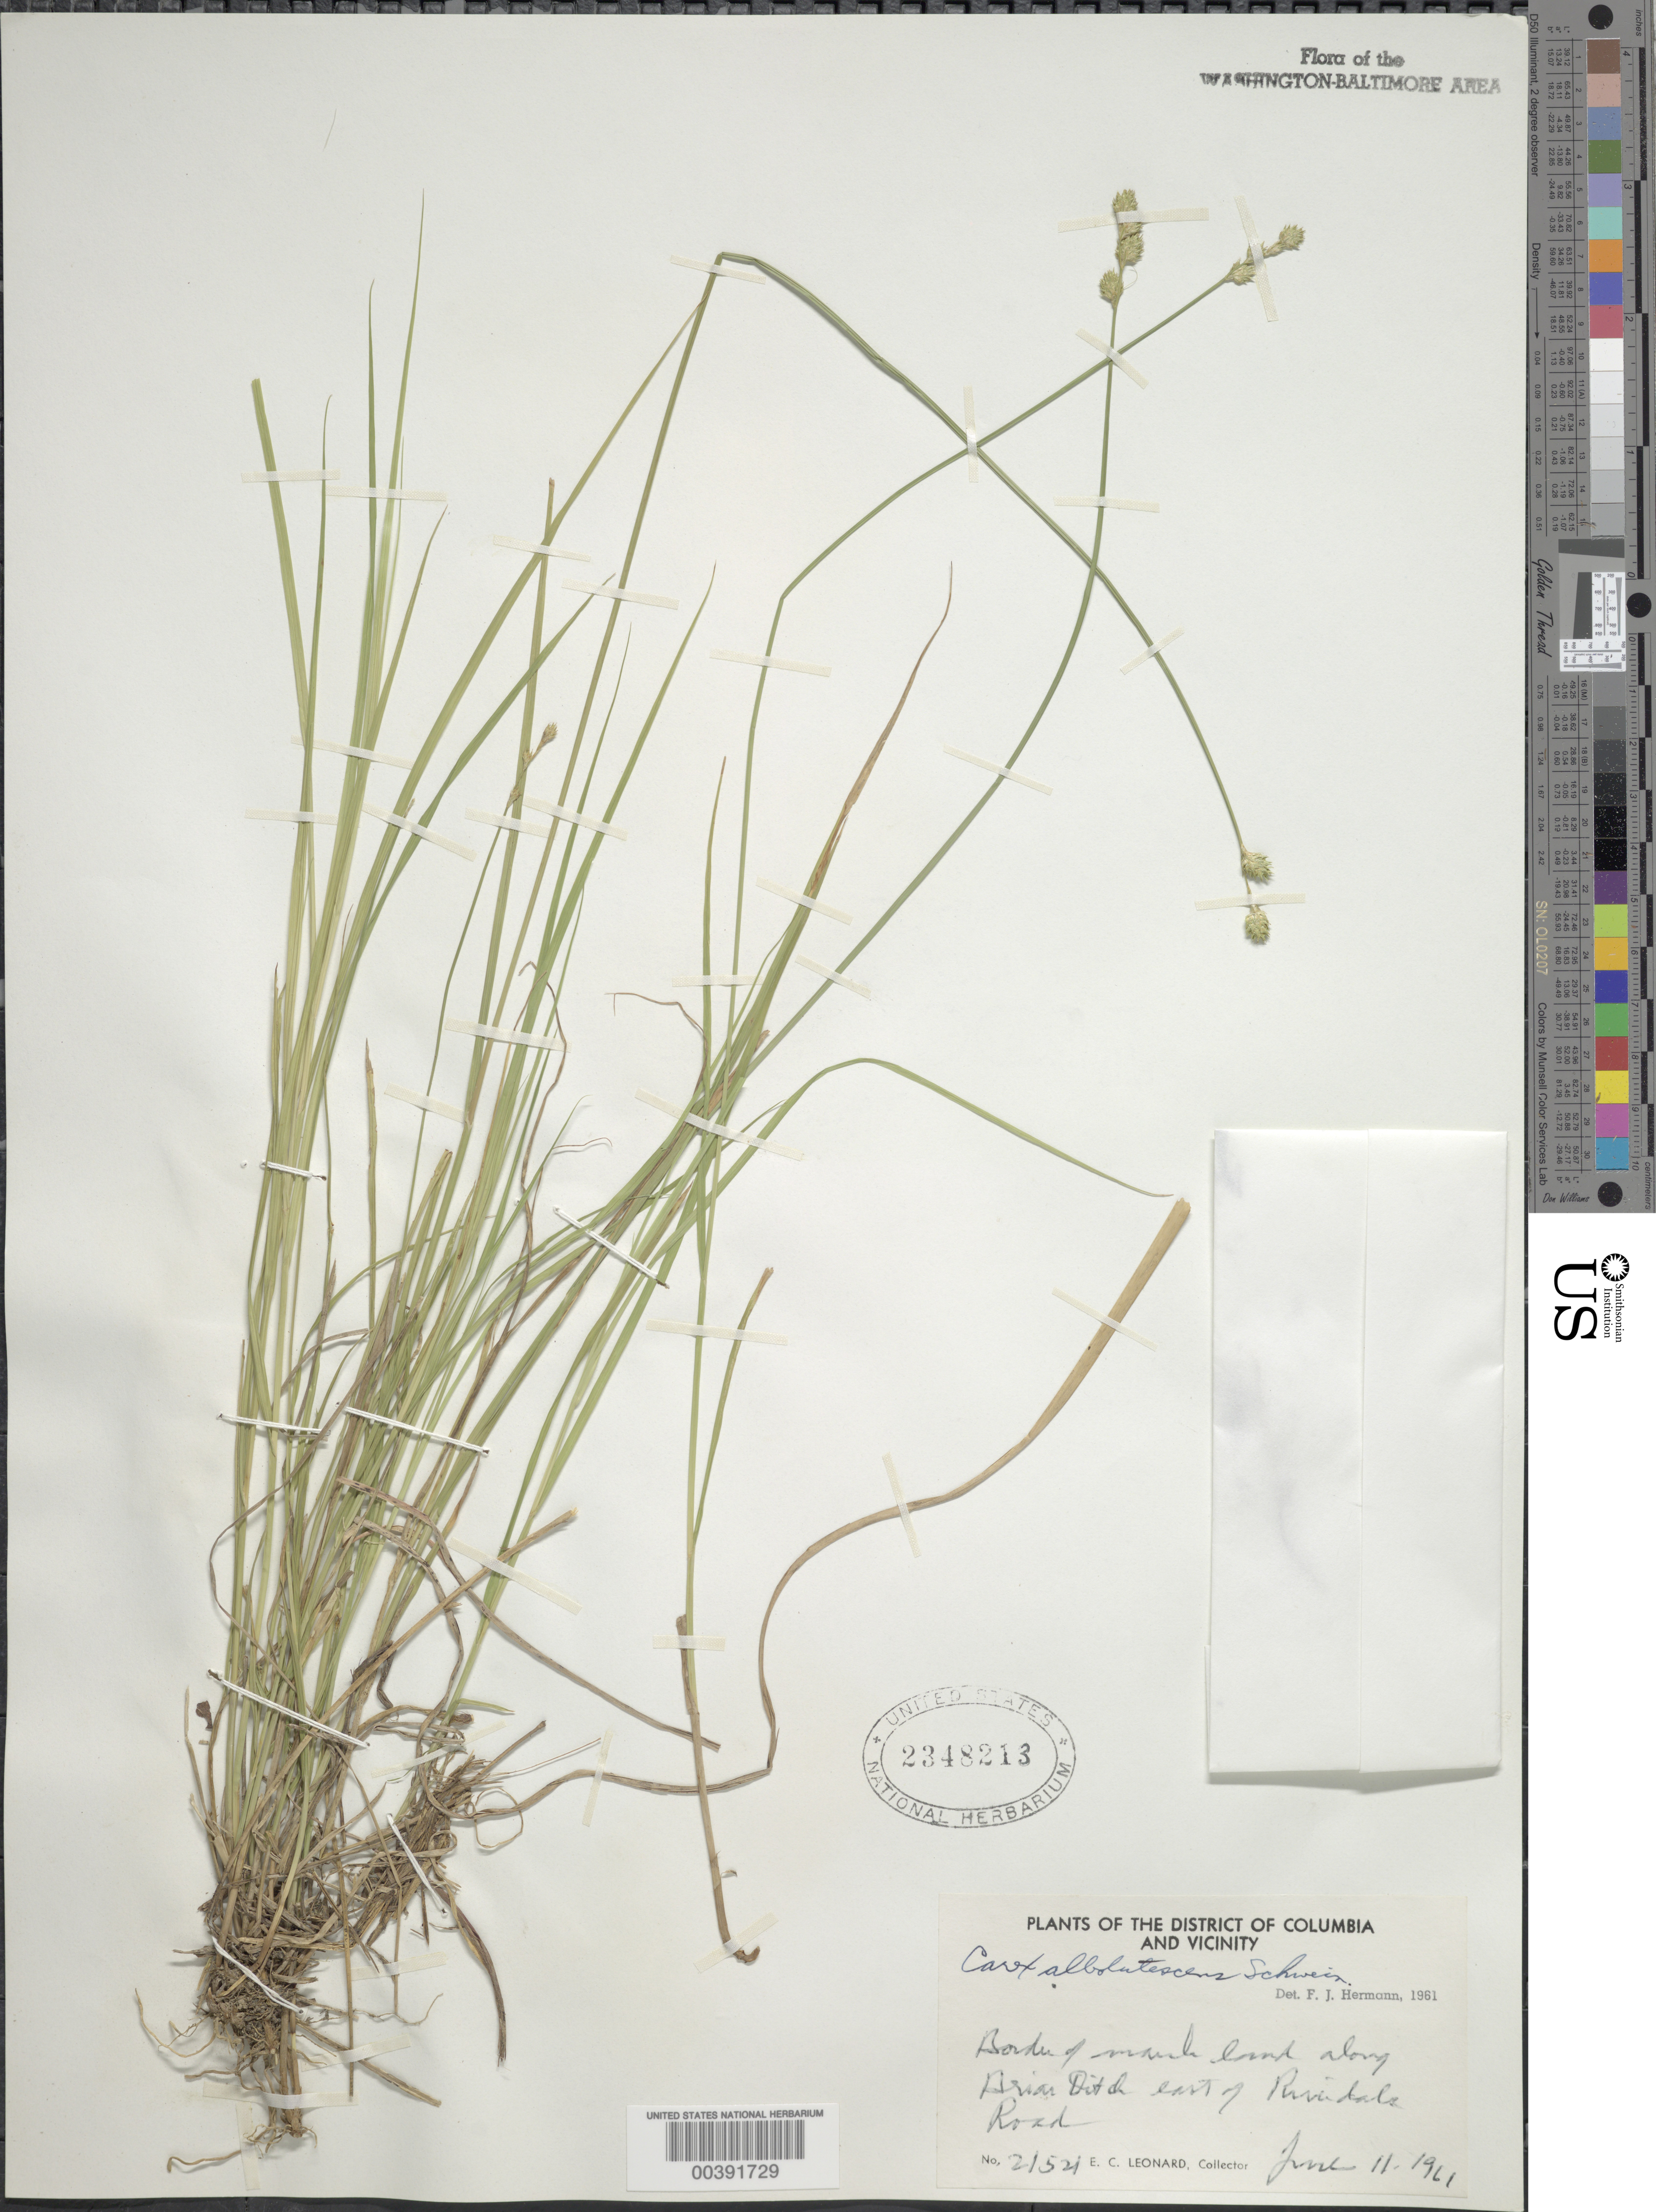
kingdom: Plantae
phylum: Tracheophyta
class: Liliopsida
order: Poales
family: Cyperaceae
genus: Carex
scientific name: Carex albolutescens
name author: Schwein.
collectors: E. C. Leonard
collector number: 21521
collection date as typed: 11 Jun 1961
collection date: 1961-06-11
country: United States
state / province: Maryland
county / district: Prince George's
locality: Briar Ditch, east of Riverdale Road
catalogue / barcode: US 2348213